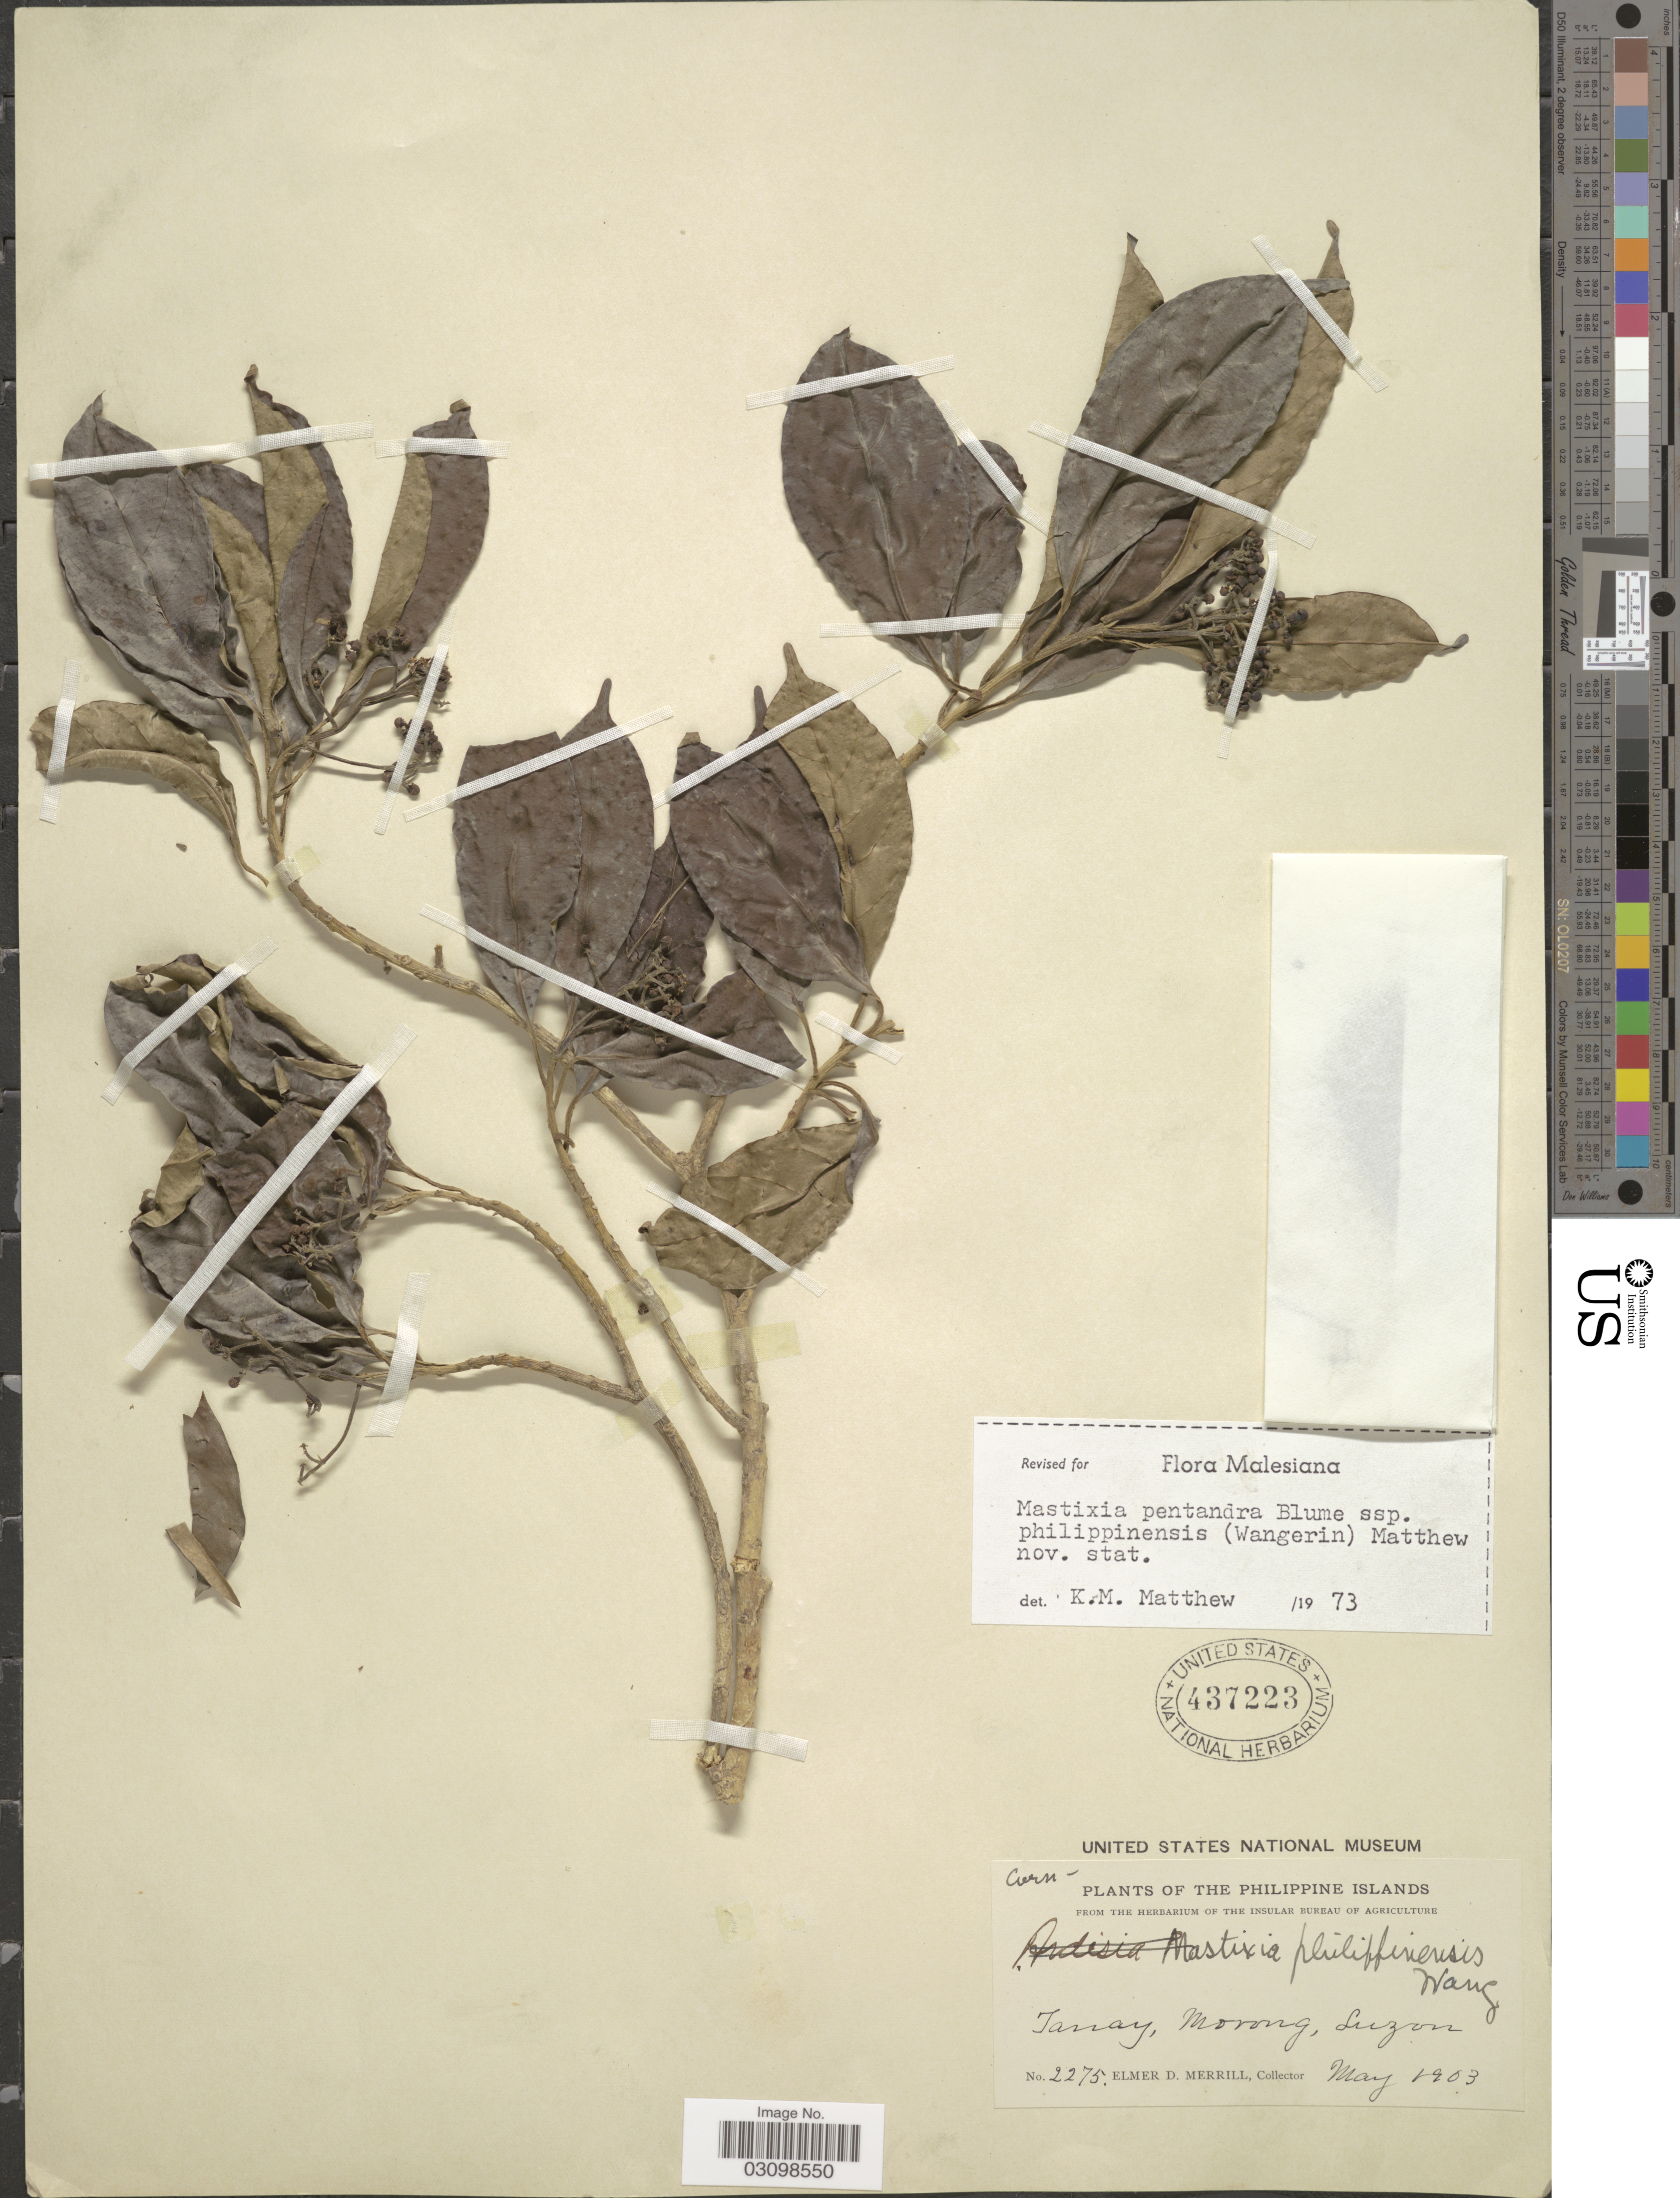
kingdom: Plantae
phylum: Tracheophyta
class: Magnoliopsida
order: Cornales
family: Nyssaceae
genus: Mastixia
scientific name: Mastixia pentandra subsp. philippinensis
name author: Wangerin & K.M. Matthew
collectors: E. D. Merrill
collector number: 2275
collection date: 1903-05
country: Philippines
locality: The Philippine Islands, Tanay, Morong, Luzon.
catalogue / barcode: US 437223